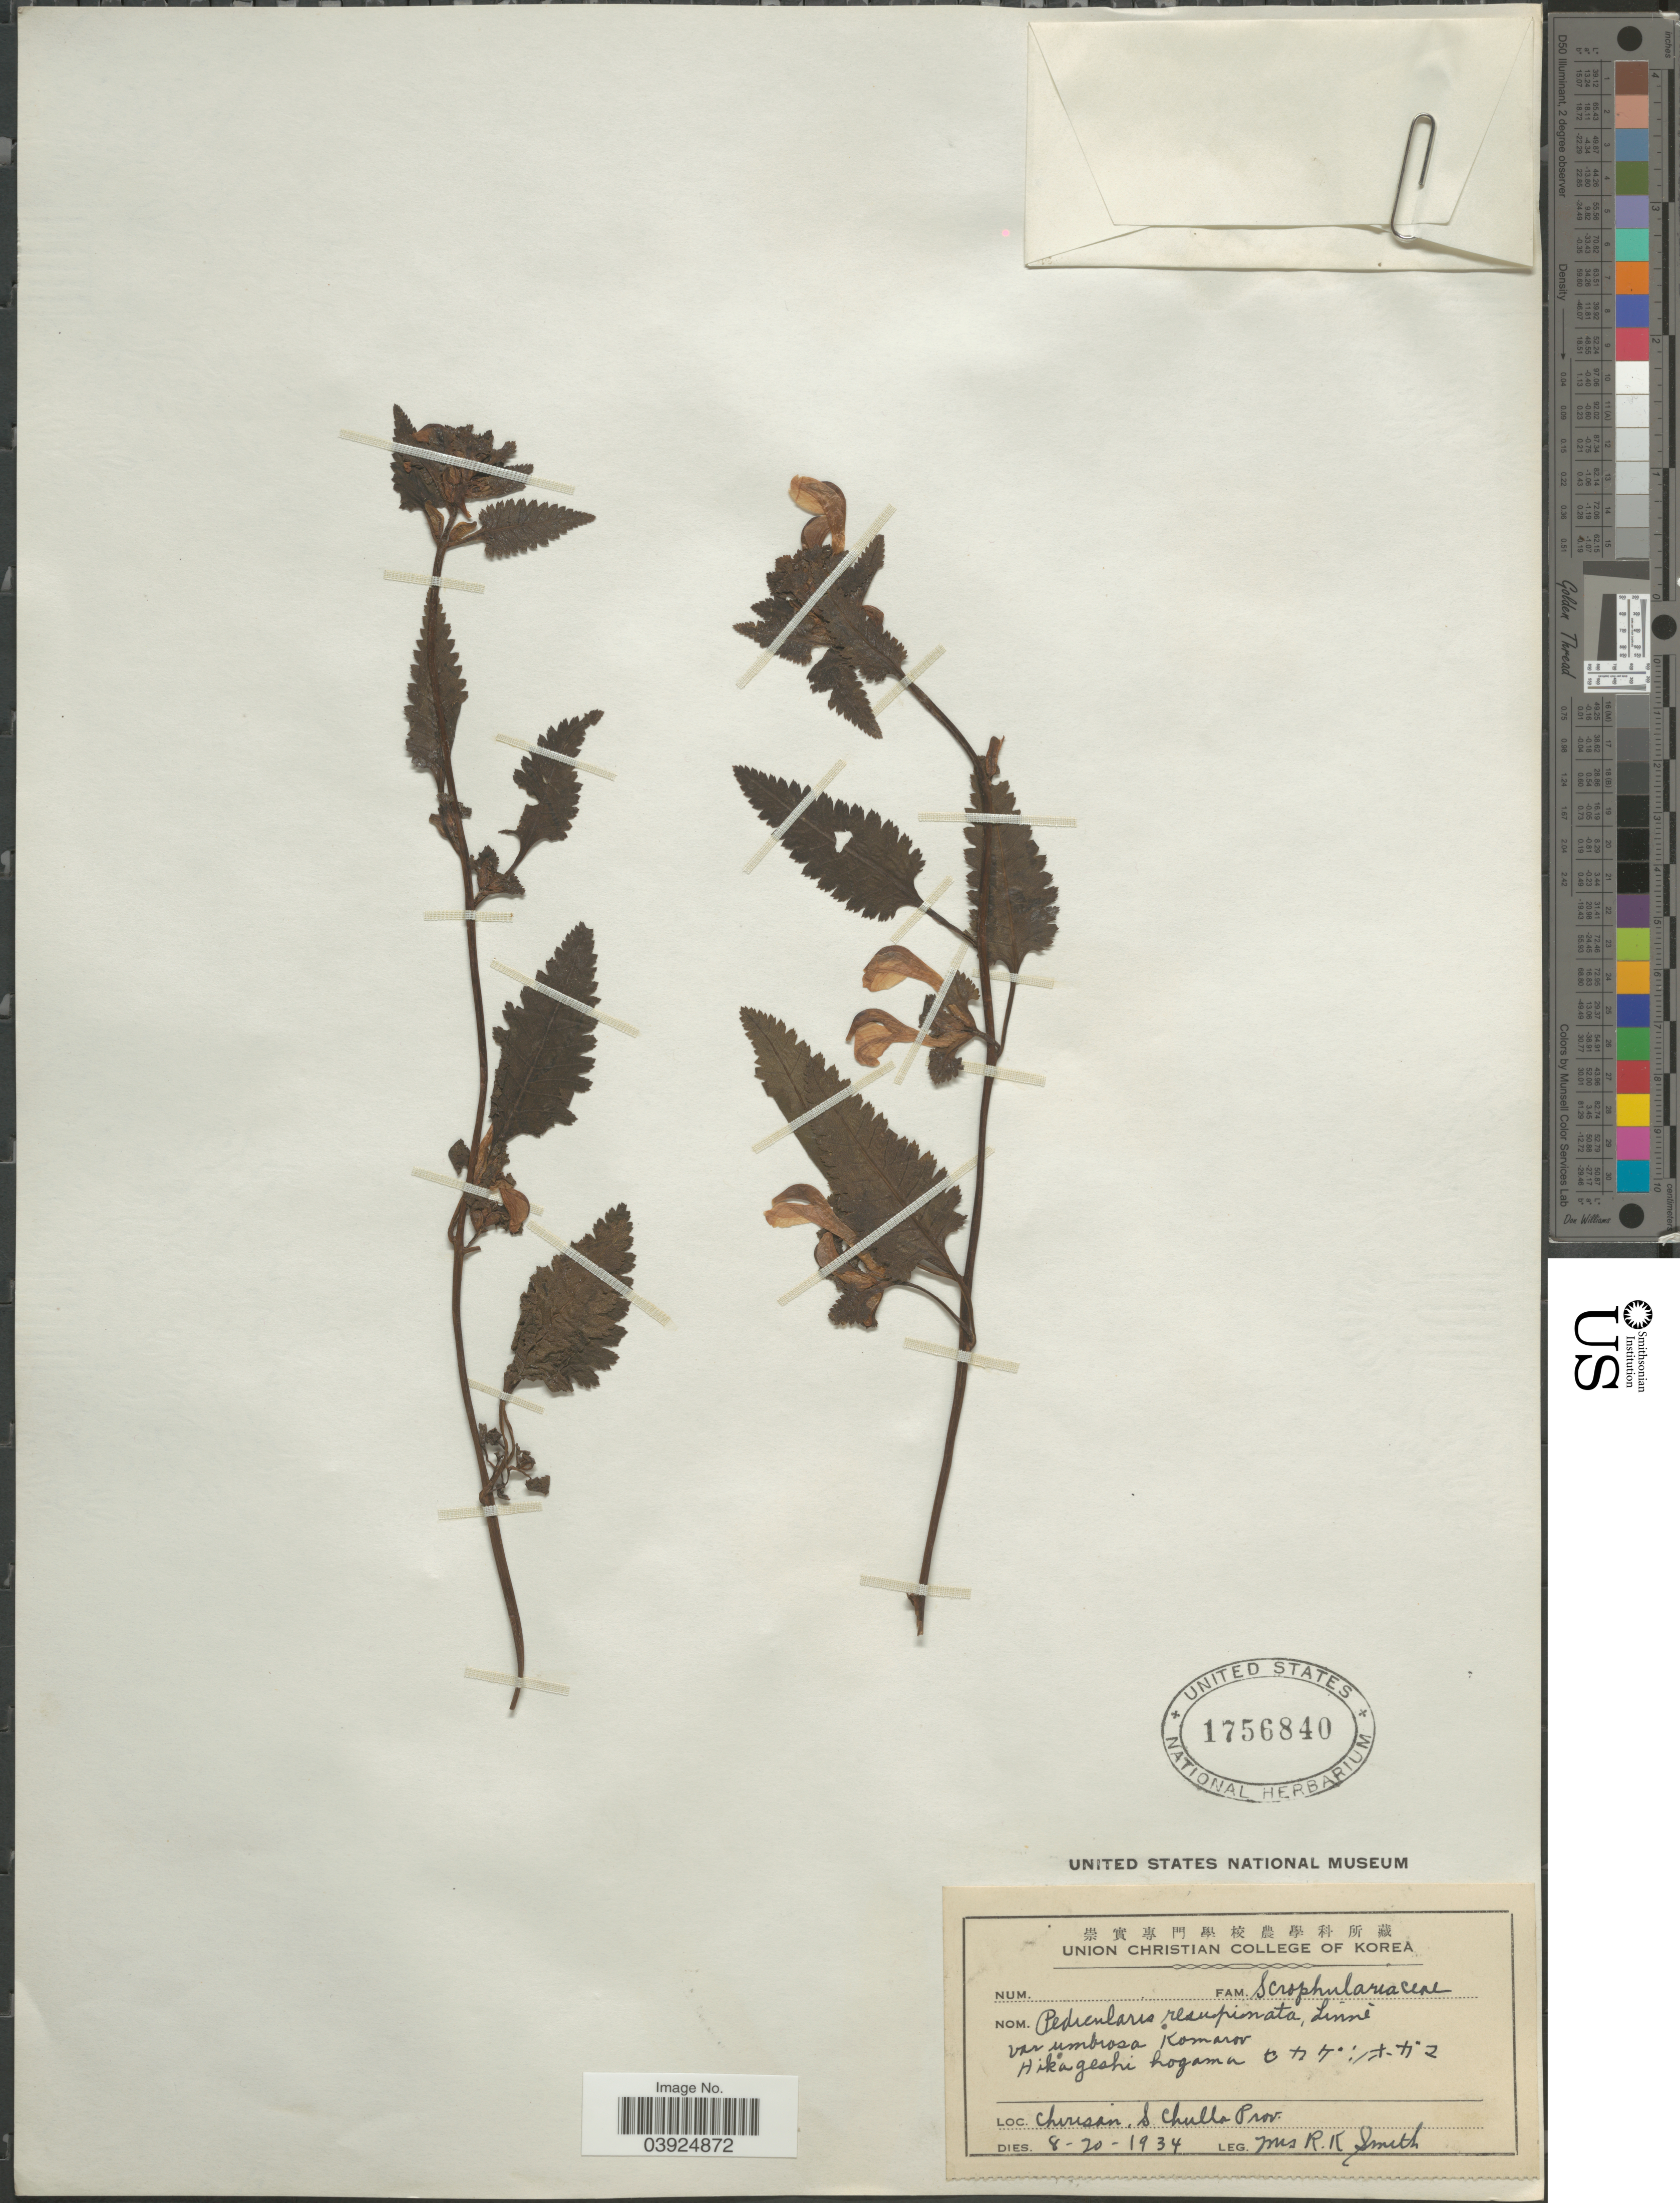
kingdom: Plantae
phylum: Tracheophyta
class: Magnoliopsida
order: Lamiales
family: Orobanchaceae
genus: Pedicularis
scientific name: Pedicularis resupinata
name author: L.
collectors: R. Smith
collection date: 1934-08-20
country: South Korea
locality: Chirisan, S. Chulla Prov.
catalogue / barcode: US 1756840